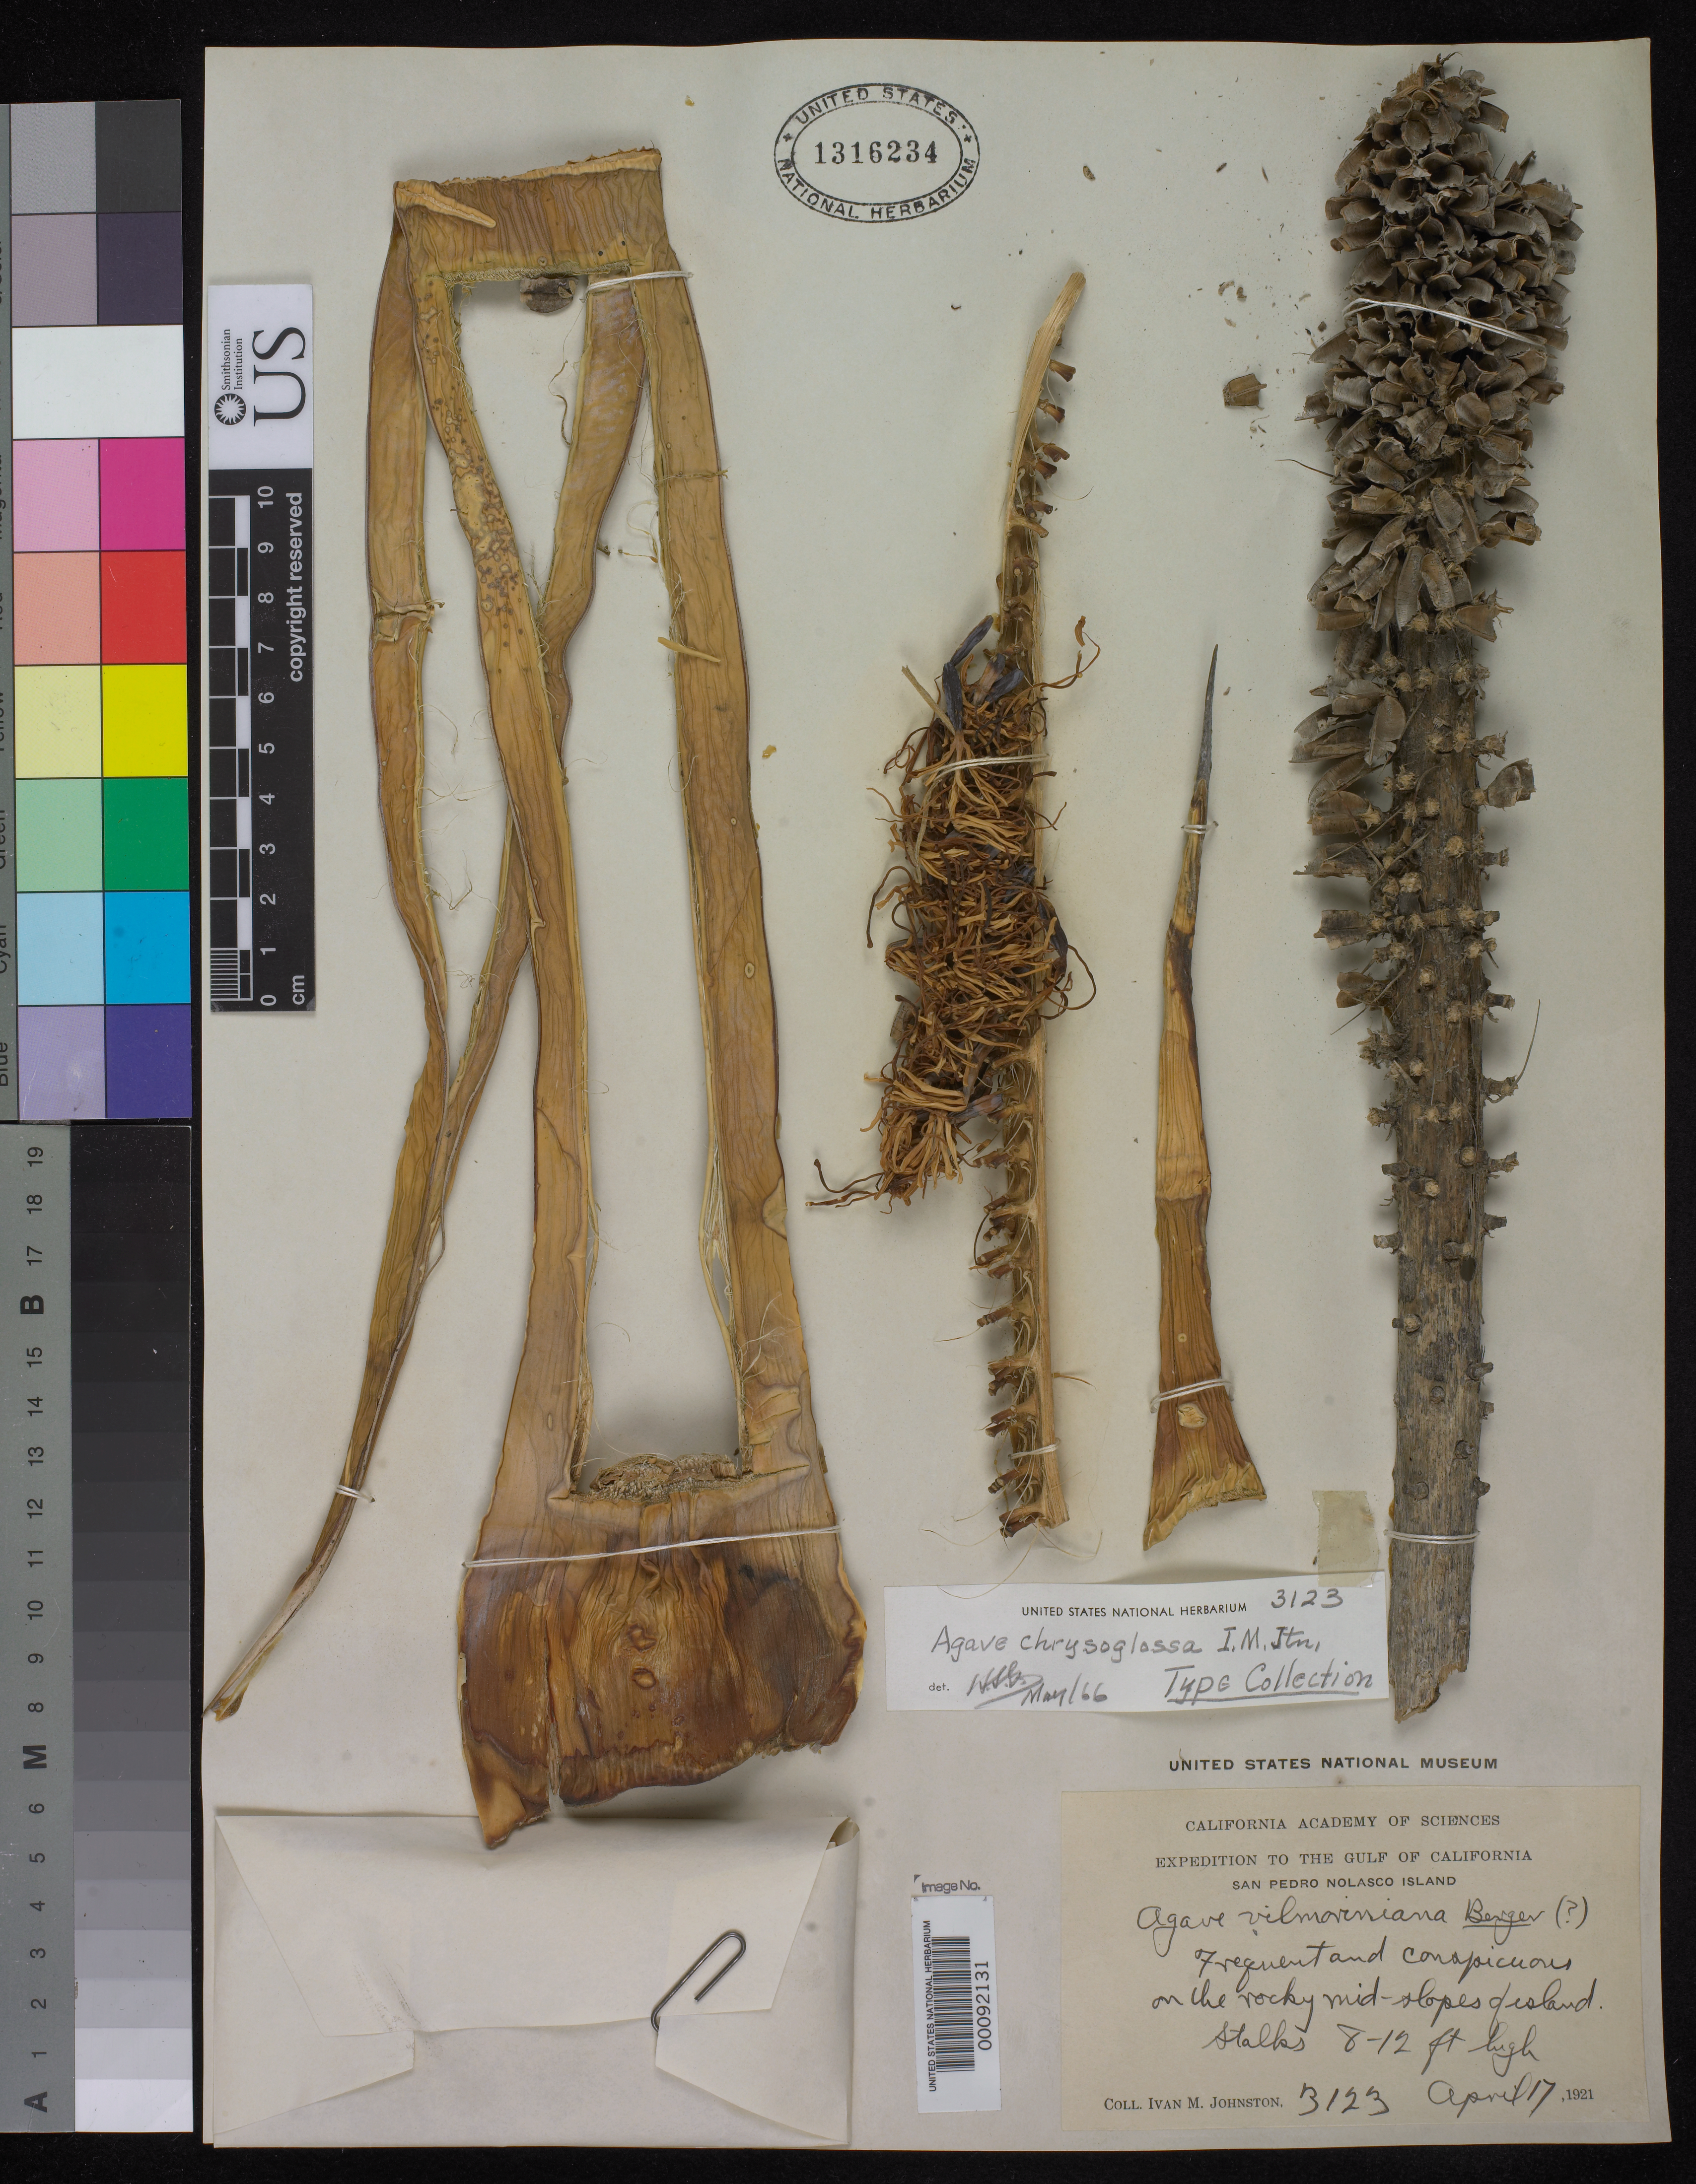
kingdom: Plantae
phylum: Tracheophyta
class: Liliopsida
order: Asparagales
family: Asparagaceae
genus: Agave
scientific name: Agave chrysoglossa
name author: I.M. Johnst.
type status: Isotype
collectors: I.M. Johnston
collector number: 3123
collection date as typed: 17 Apr 1921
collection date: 1921-04-17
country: Mexico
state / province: Sonora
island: San Pedro Nolasco Island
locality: Gulf of California.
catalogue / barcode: US 1316234